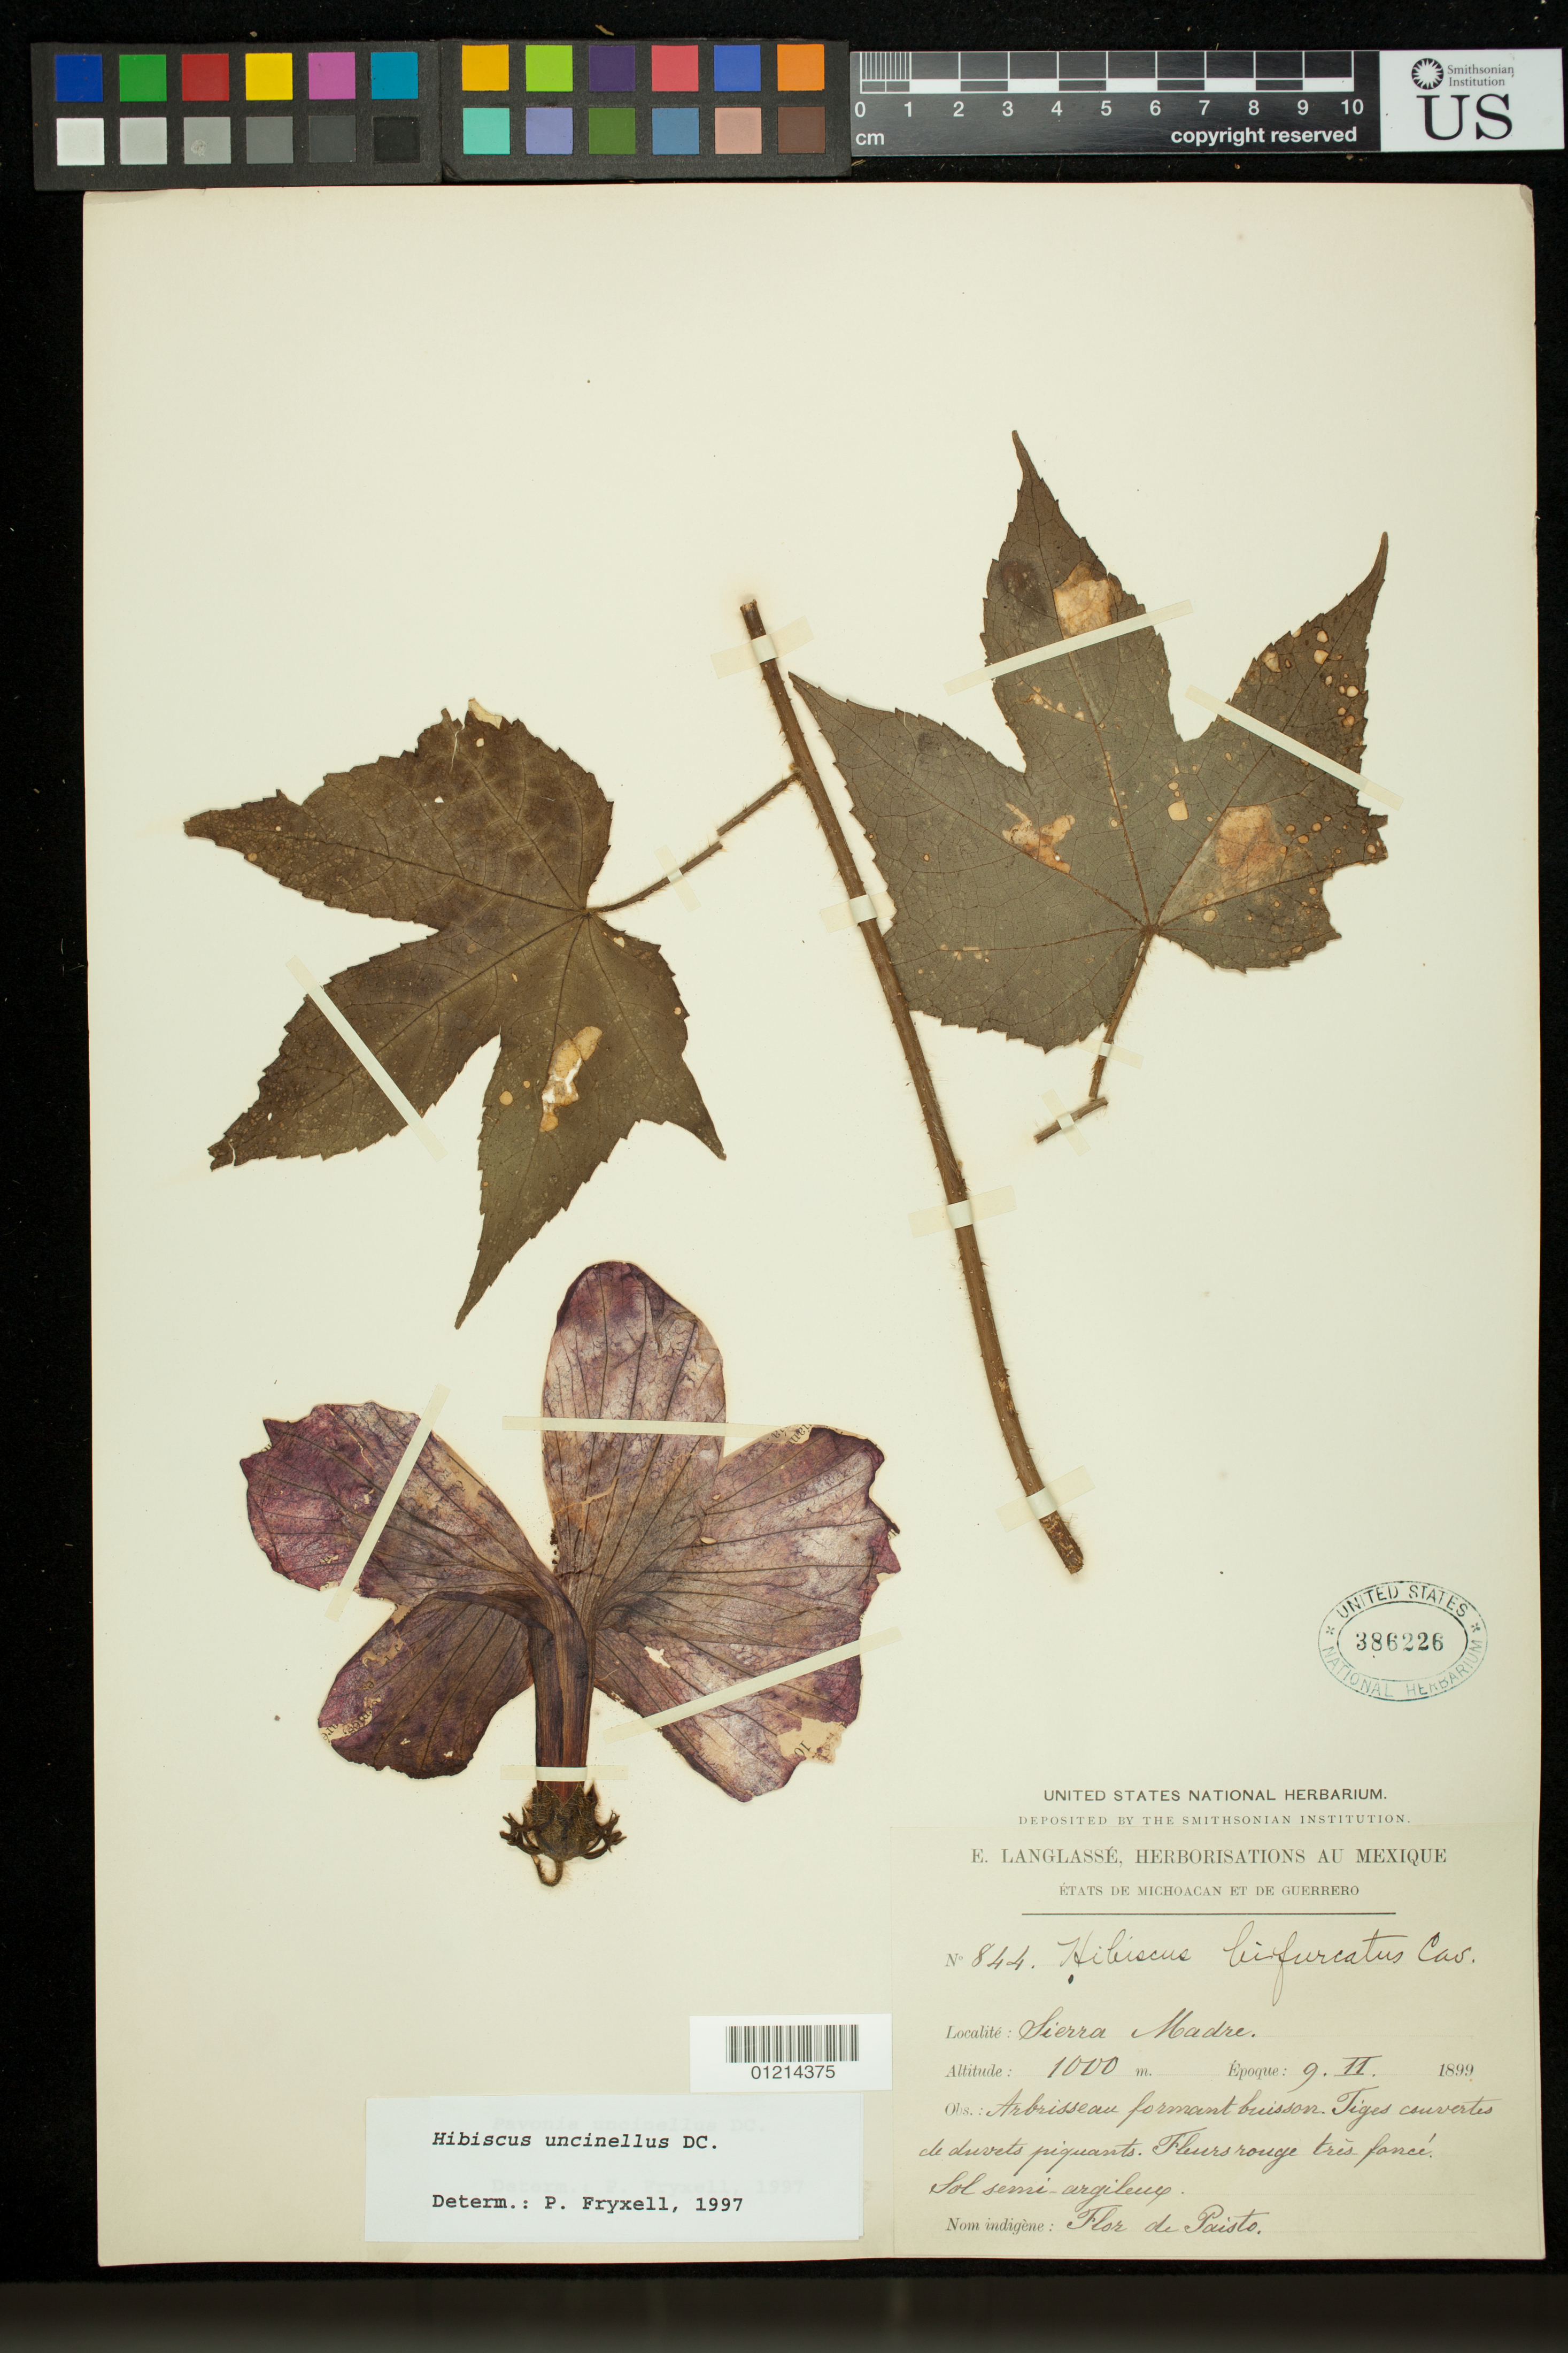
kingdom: Plantae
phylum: Tracheophyta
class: Magnoliopsida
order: Malvales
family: Malvaceae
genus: Hibiscus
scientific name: Hibiscus uncinellus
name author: DC.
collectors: E. Langlassé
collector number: n. s.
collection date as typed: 09 Feb 1889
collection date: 1889-02-09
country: Mexico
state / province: Guerrero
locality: Sierra Madre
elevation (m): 1000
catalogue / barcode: US 386226